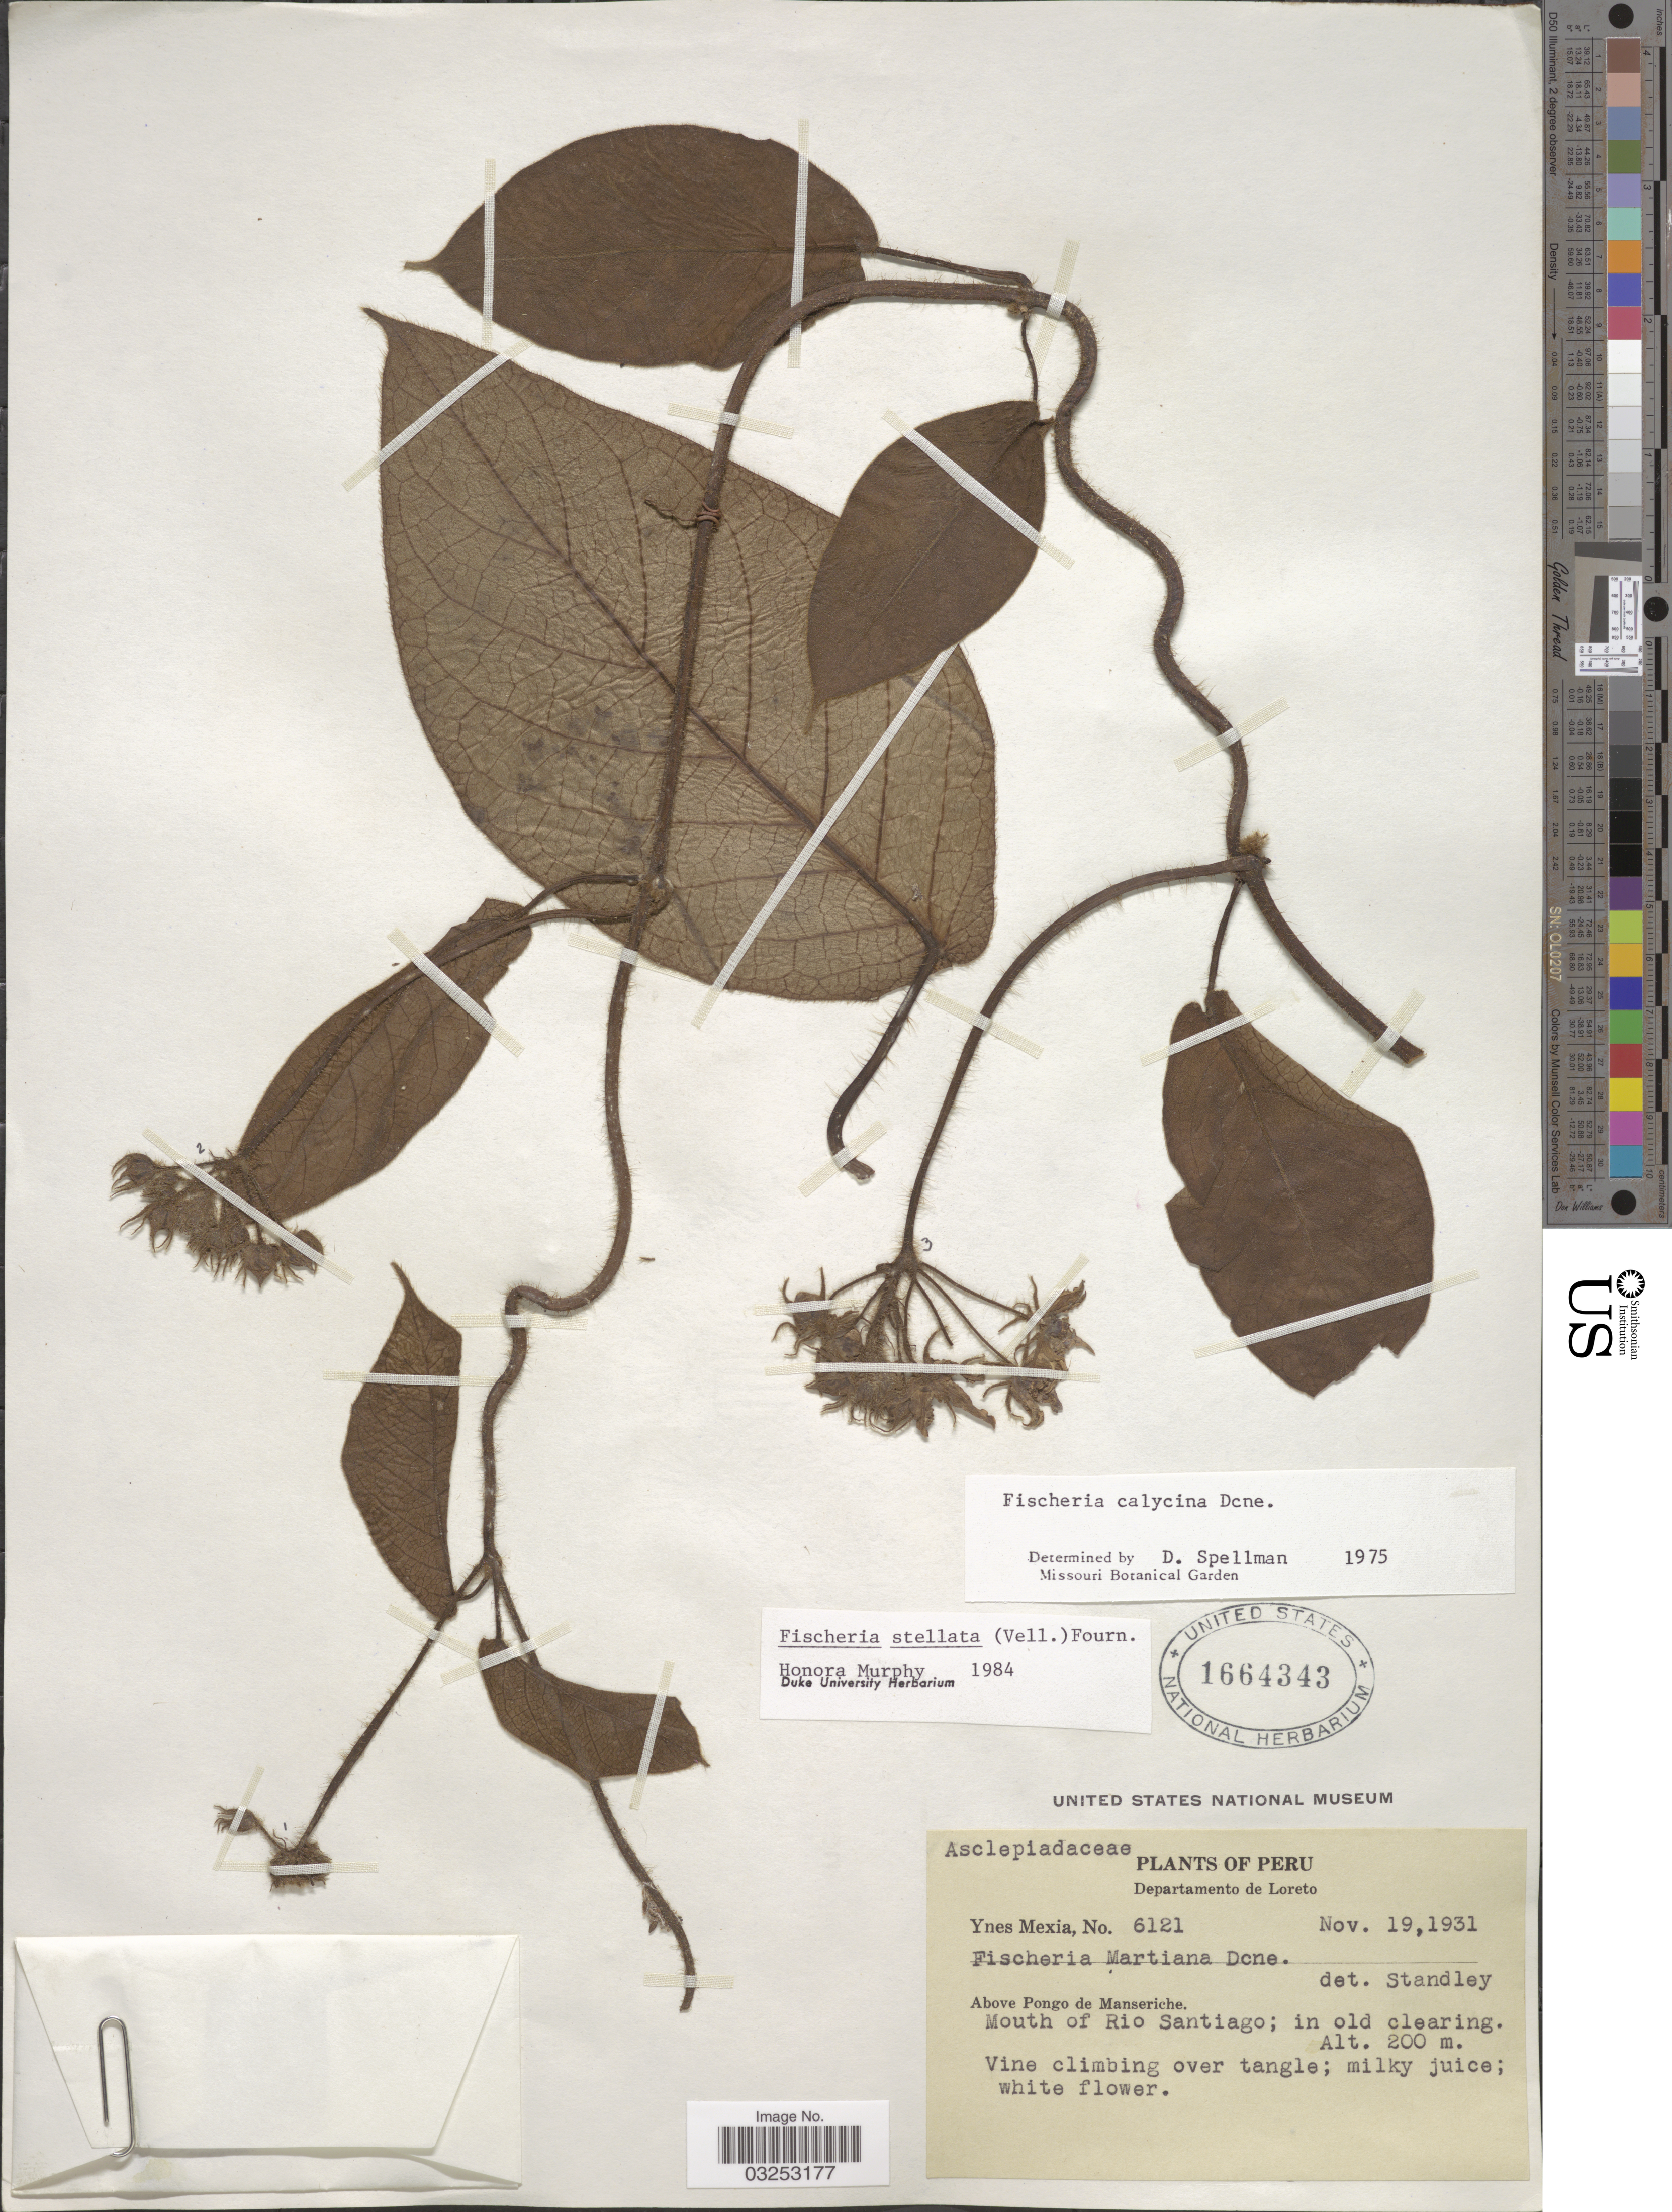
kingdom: Plantae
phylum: Tracheophyta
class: Magnoliopsida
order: Gentianales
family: Apocynaceae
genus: Fischeria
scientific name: Fischeria stellata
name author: (Vell.) E. Fourn.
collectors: Y. Mexia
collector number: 6121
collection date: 1931-11-19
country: Peru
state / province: Loreto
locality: Departamento de Loreto, Above Pongo de Manseriche. Mouth of Rio Santiago.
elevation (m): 200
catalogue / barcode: US 1664343